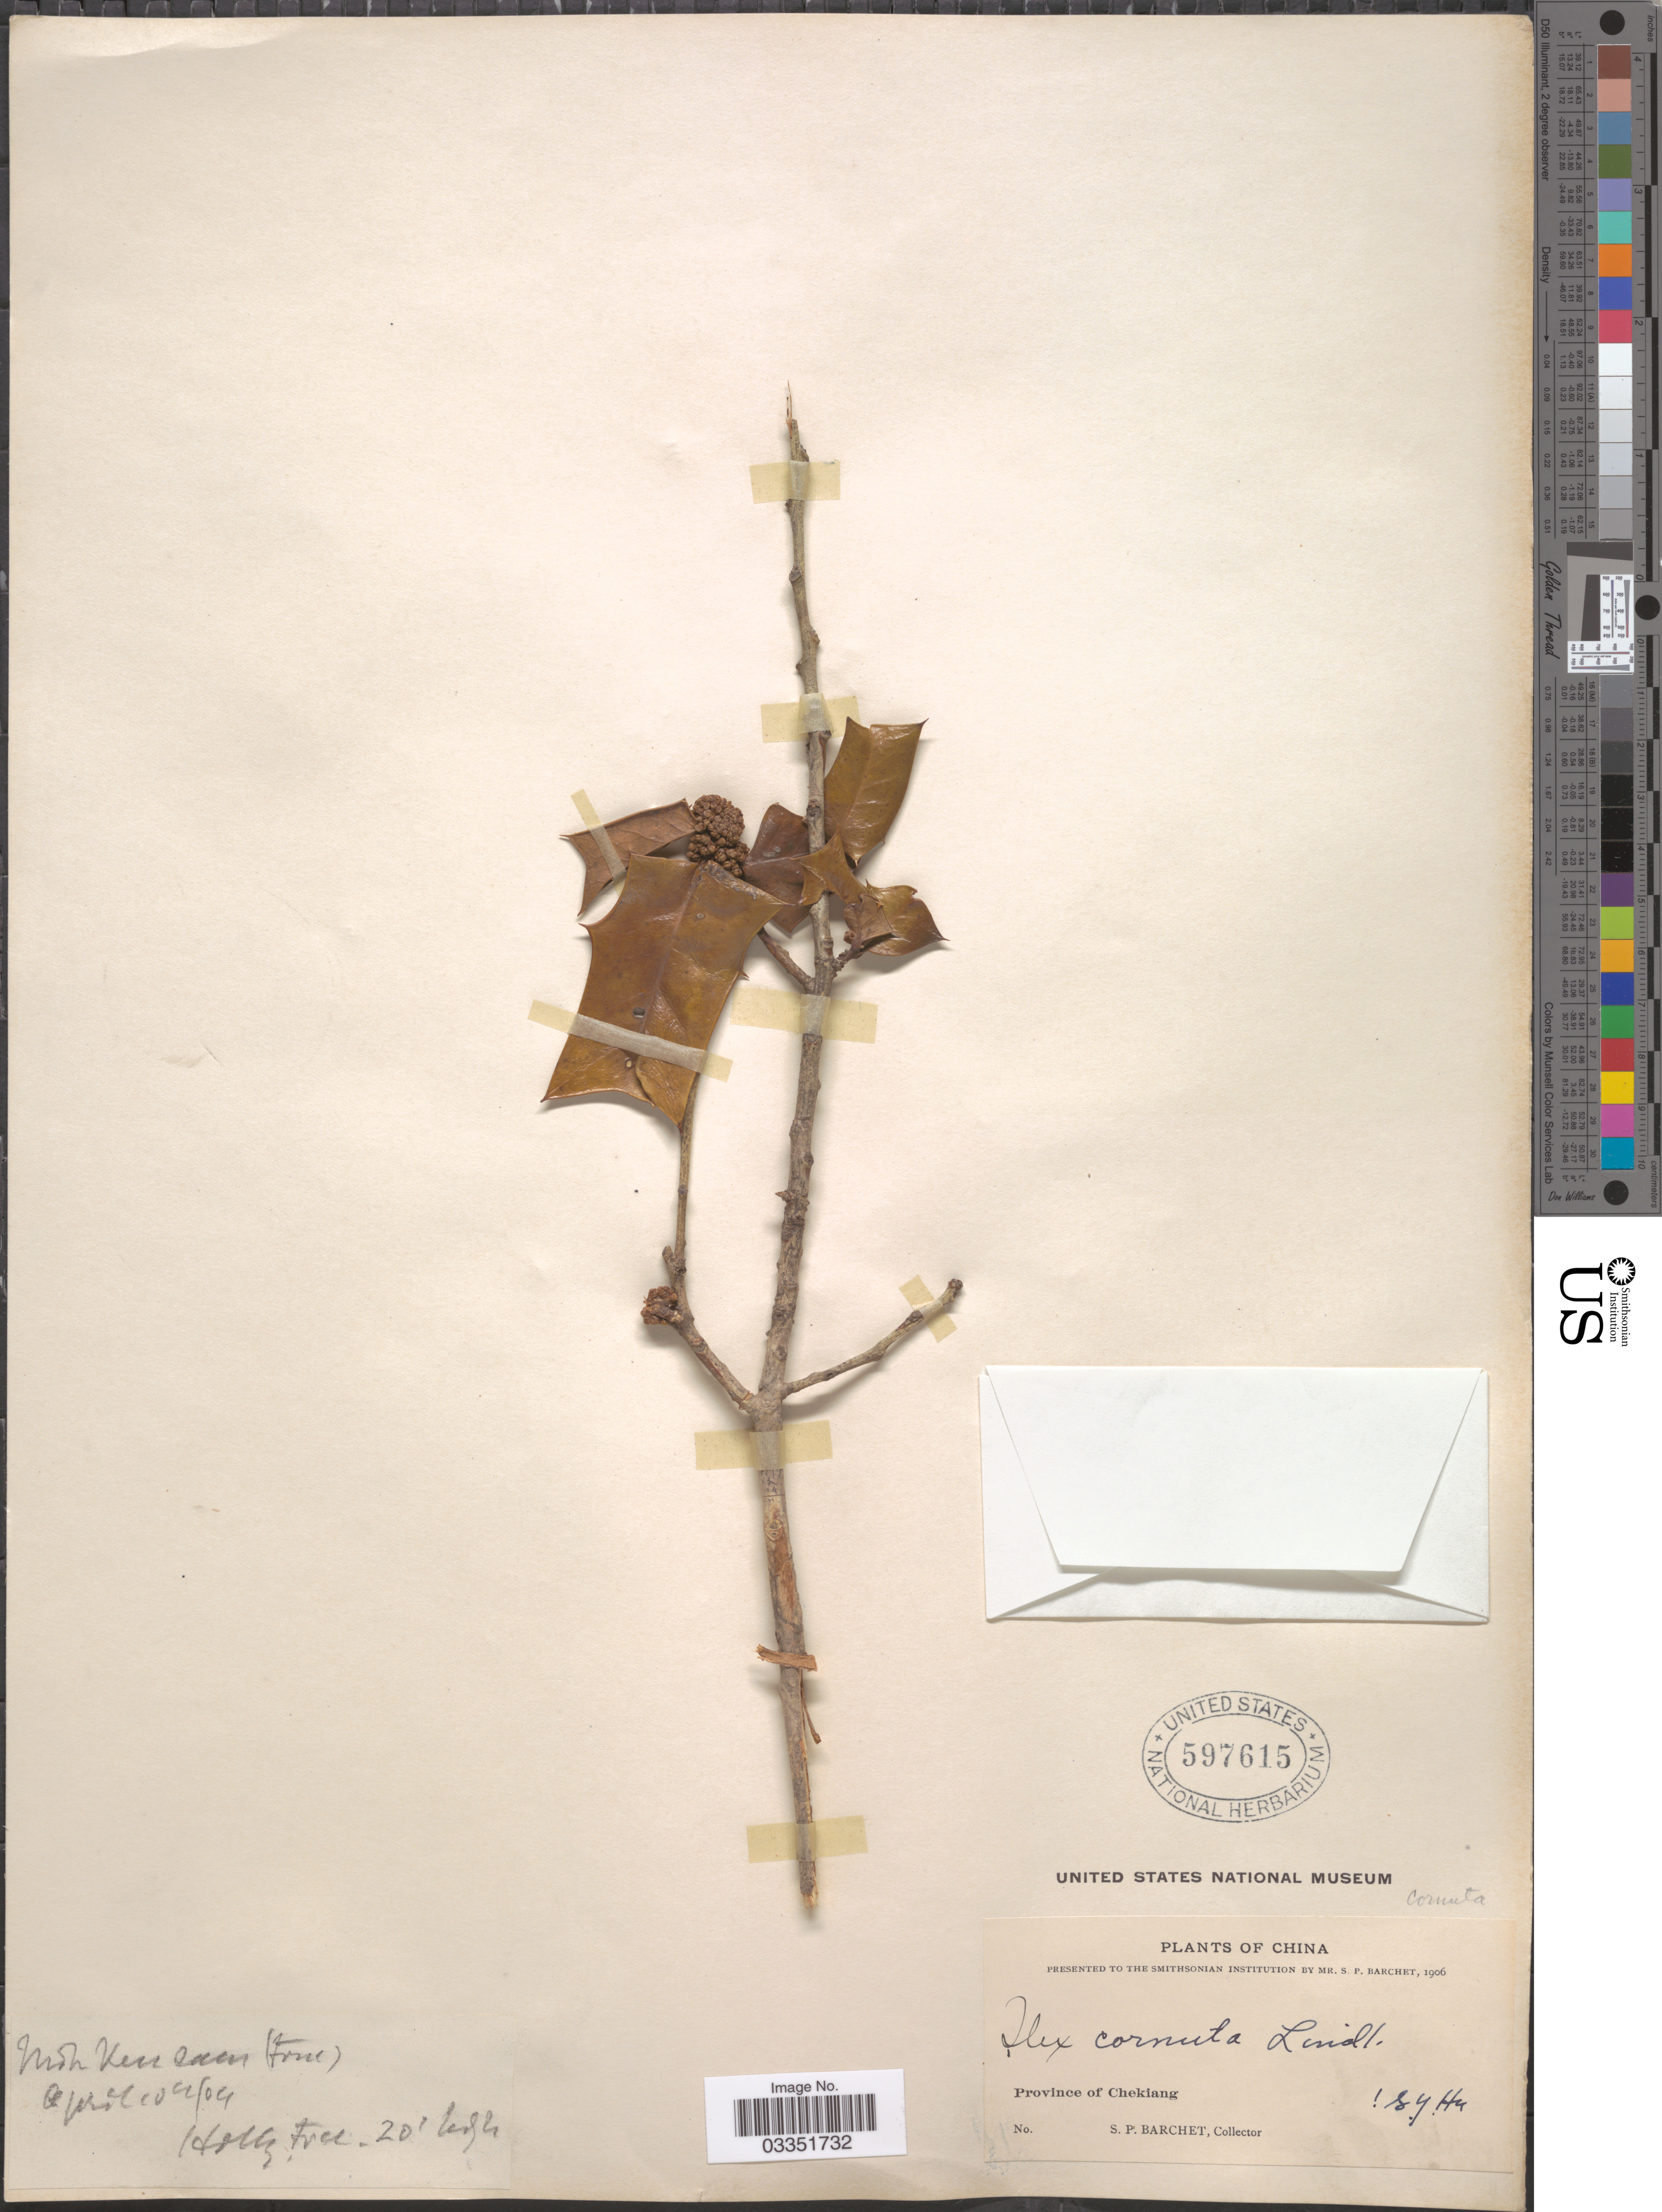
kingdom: Plantae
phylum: Tracheophyta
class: Magnoliopsida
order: Aquifoliales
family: Aquifoliaceae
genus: Ilex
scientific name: Ilex cornuta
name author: Lindl. & Paxton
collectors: S. P. Barchet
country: China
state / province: Zhejiang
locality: Province of Chekiang.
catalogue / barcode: US 597615